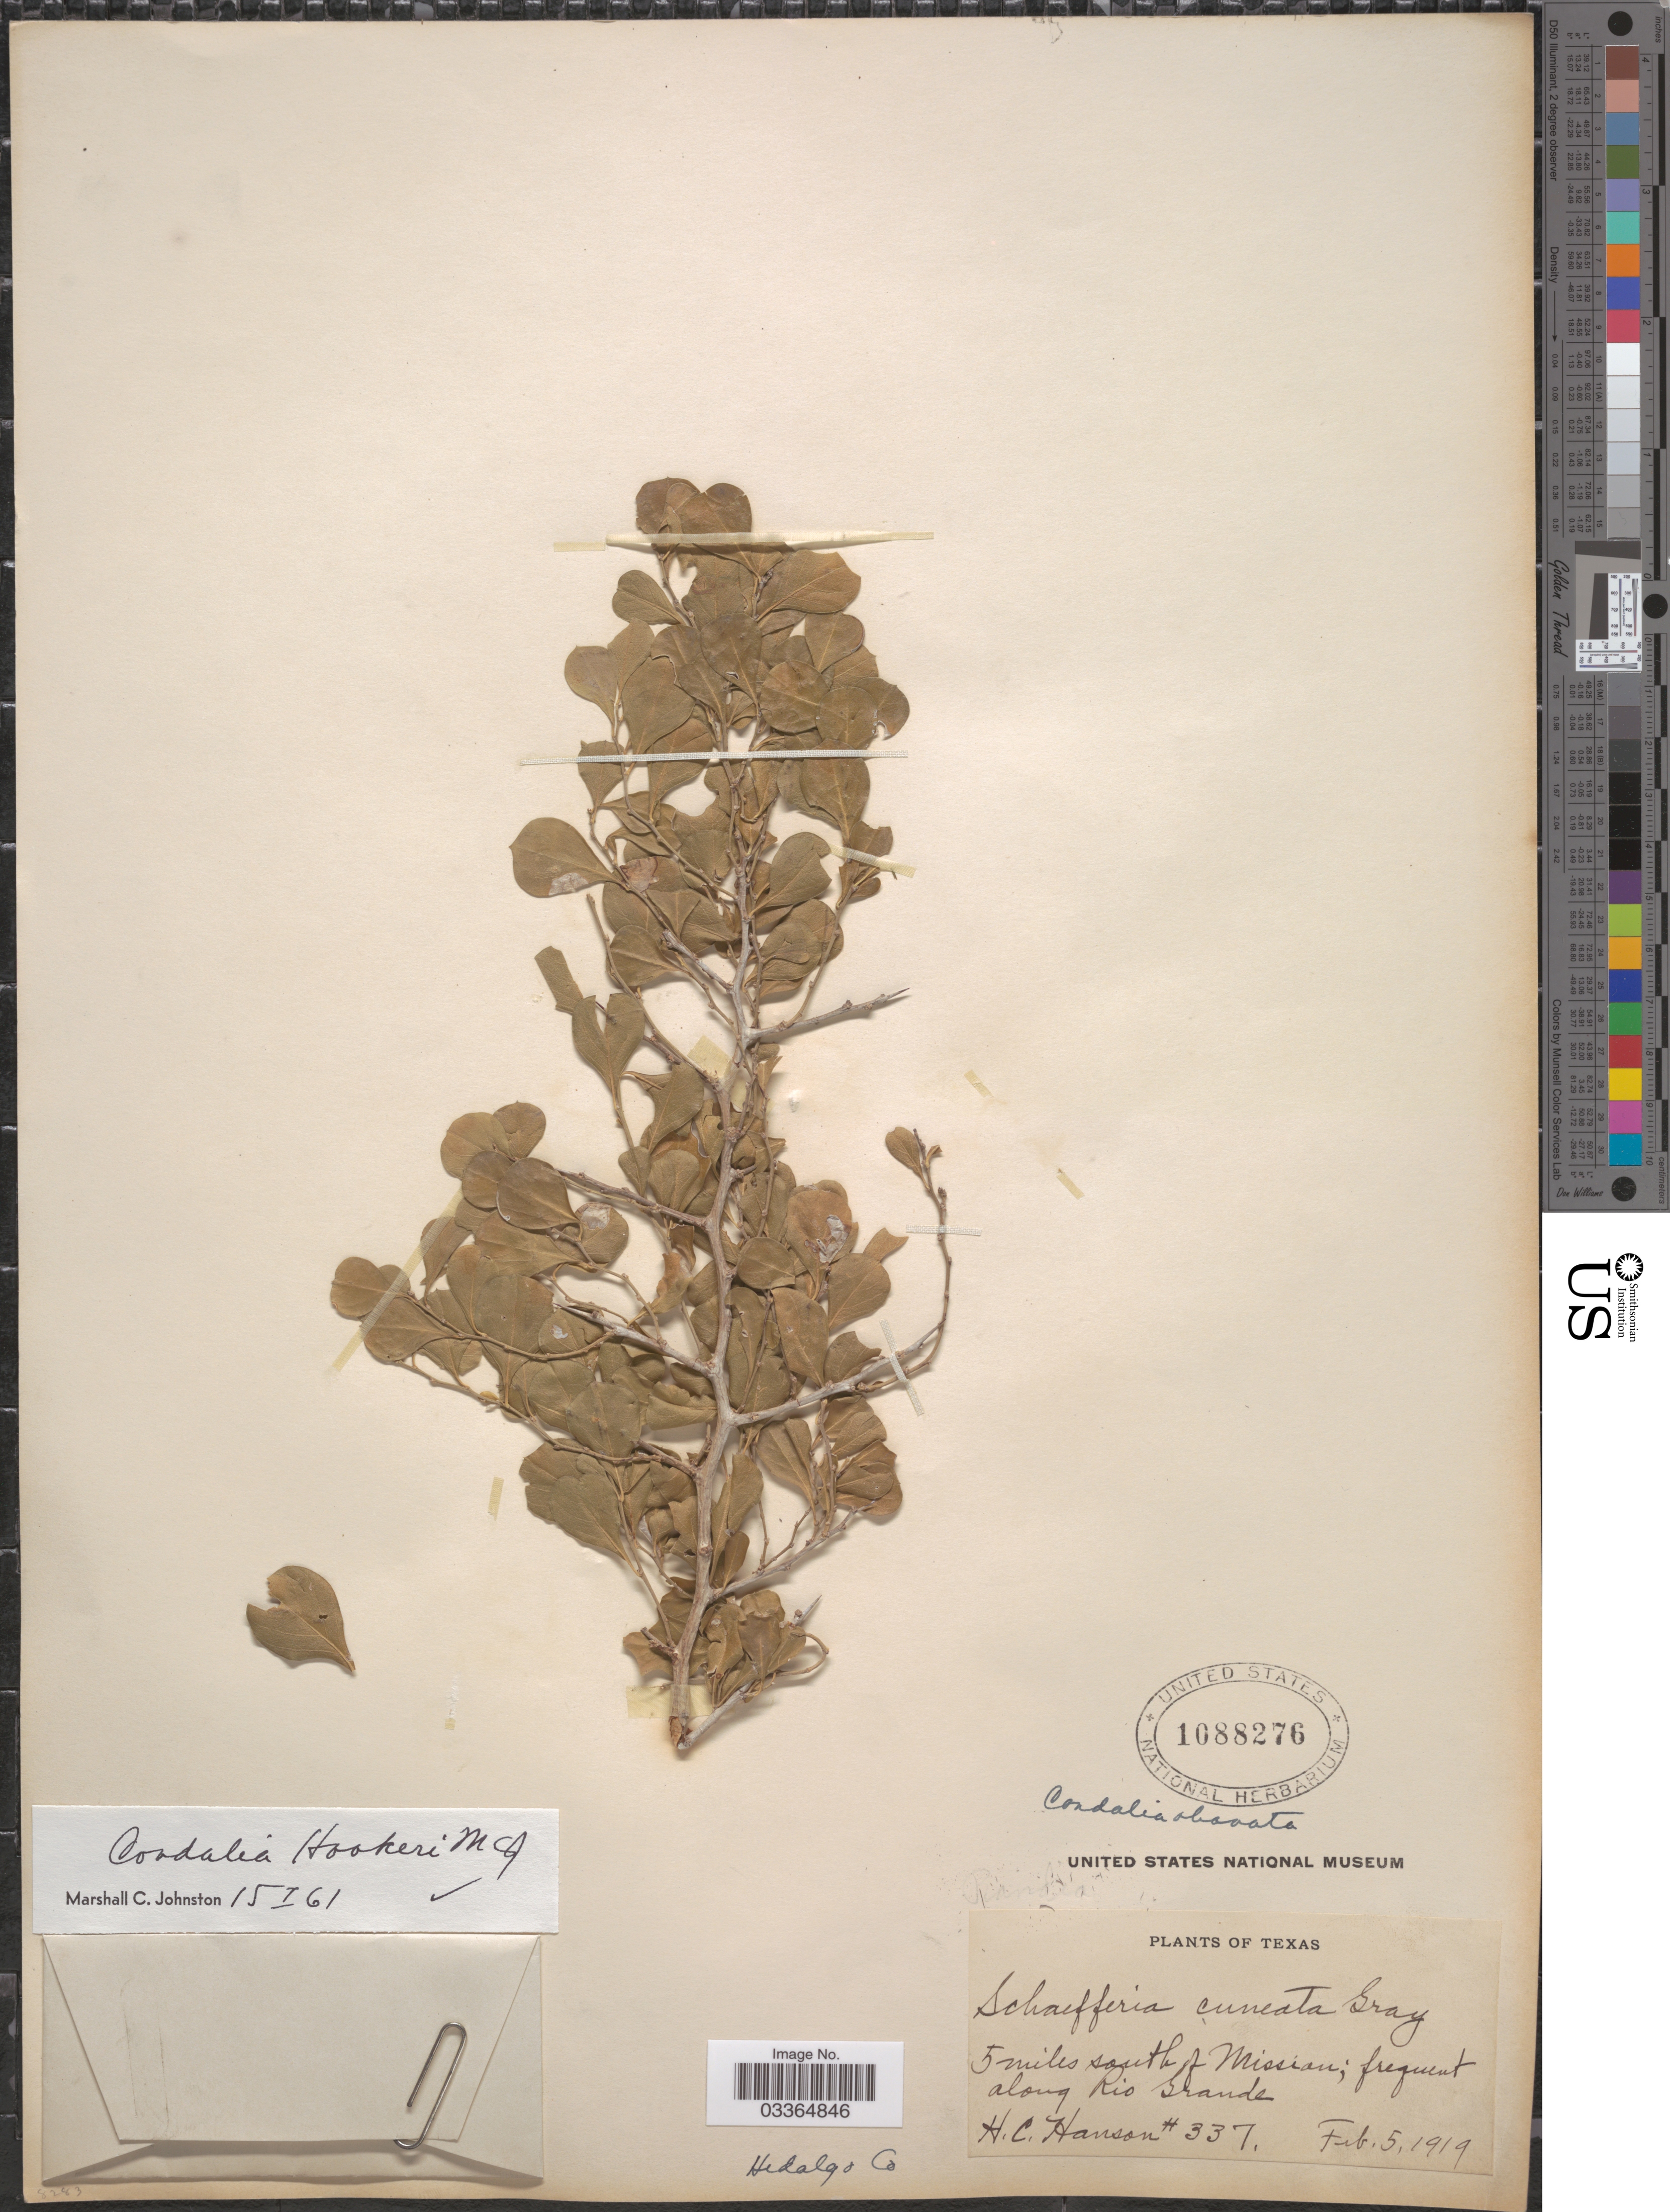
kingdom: Plantae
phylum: Tracheophyta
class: Magnoliopsida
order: Rosales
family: Rhamnaceae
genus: Condalia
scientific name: Condalia hookeri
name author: M.C. Johnst.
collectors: H. Hanson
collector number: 337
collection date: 1919-02-05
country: United States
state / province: Texas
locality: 5 miles south of Mission; frequent along Rio Grande.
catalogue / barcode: US 1088276